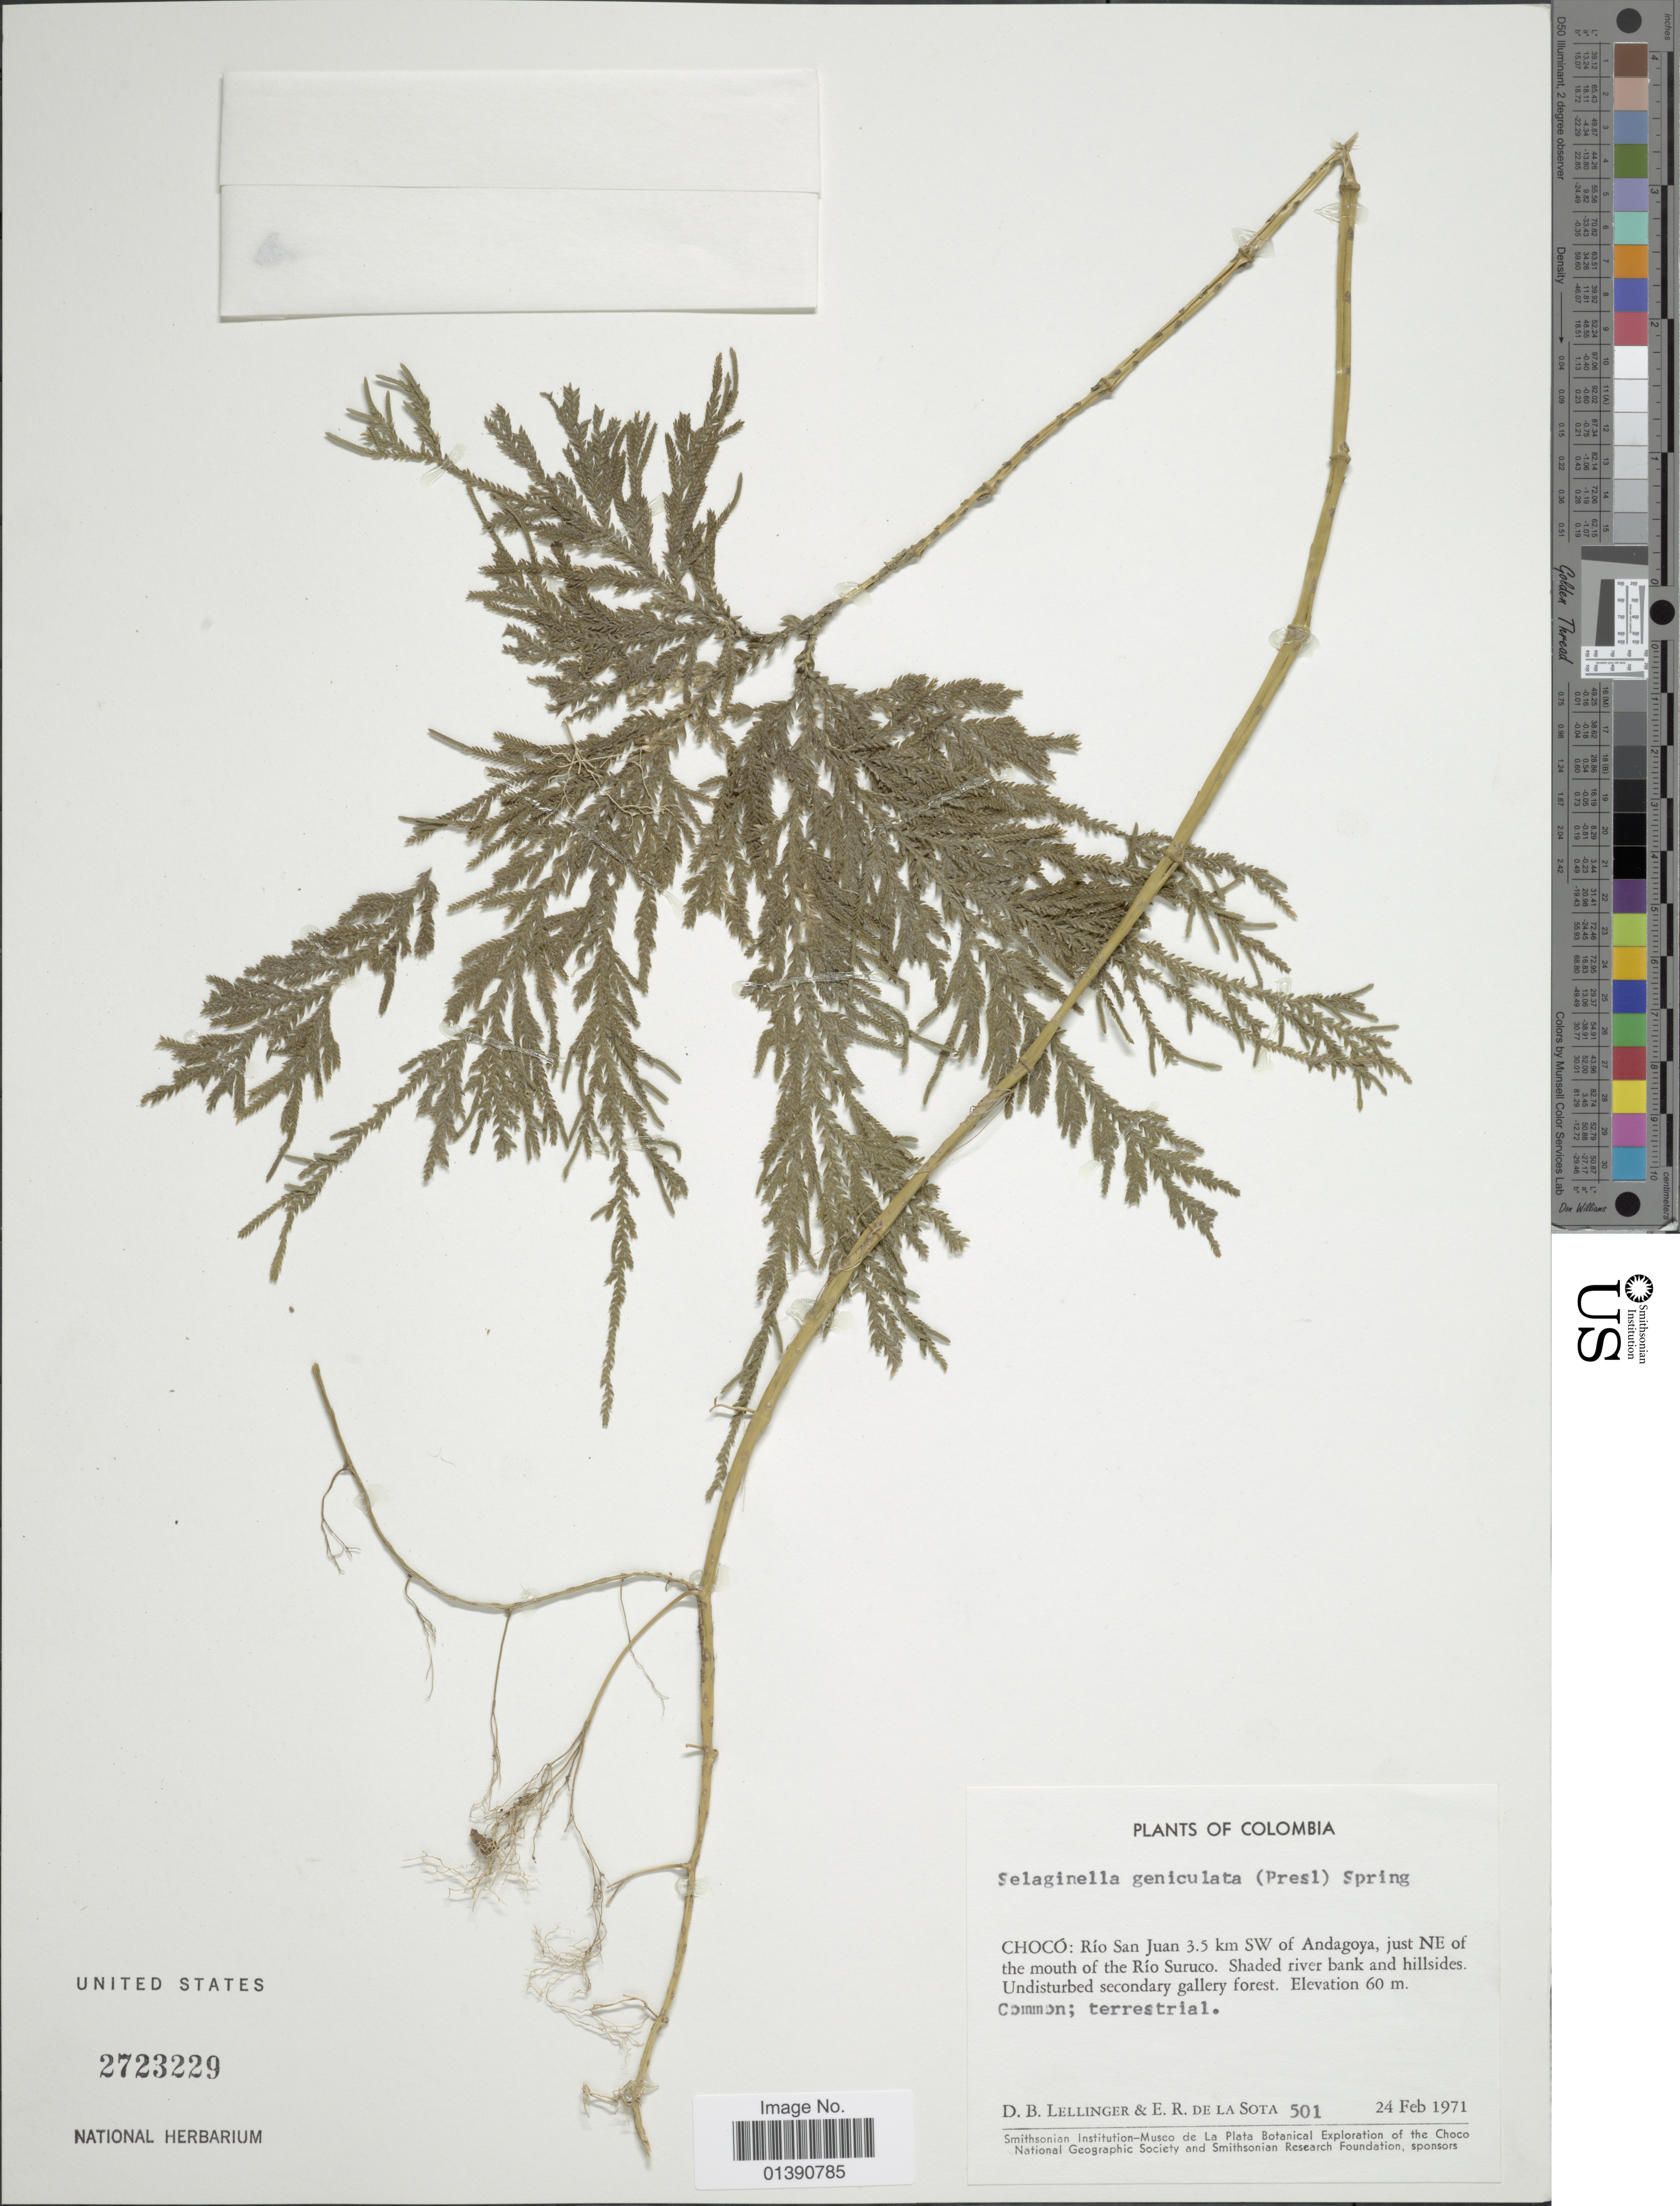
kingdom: Plantae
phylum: Tracheophyta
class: Lycopodiopsida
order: Selaginellales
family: Selaginellaceae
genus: Selaginella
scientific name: Selaginella geniculata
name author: (C. Presl) Spring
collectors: D. B. Lellinger & E. R. de la Sota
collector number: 501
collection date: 1971-02-24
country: Colombia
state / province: Chocó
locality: Río San Juan 3.5 km SW of Andagoya, just NE of the mouth of the Rio Suruco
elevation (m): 60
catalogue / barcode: US 2723229